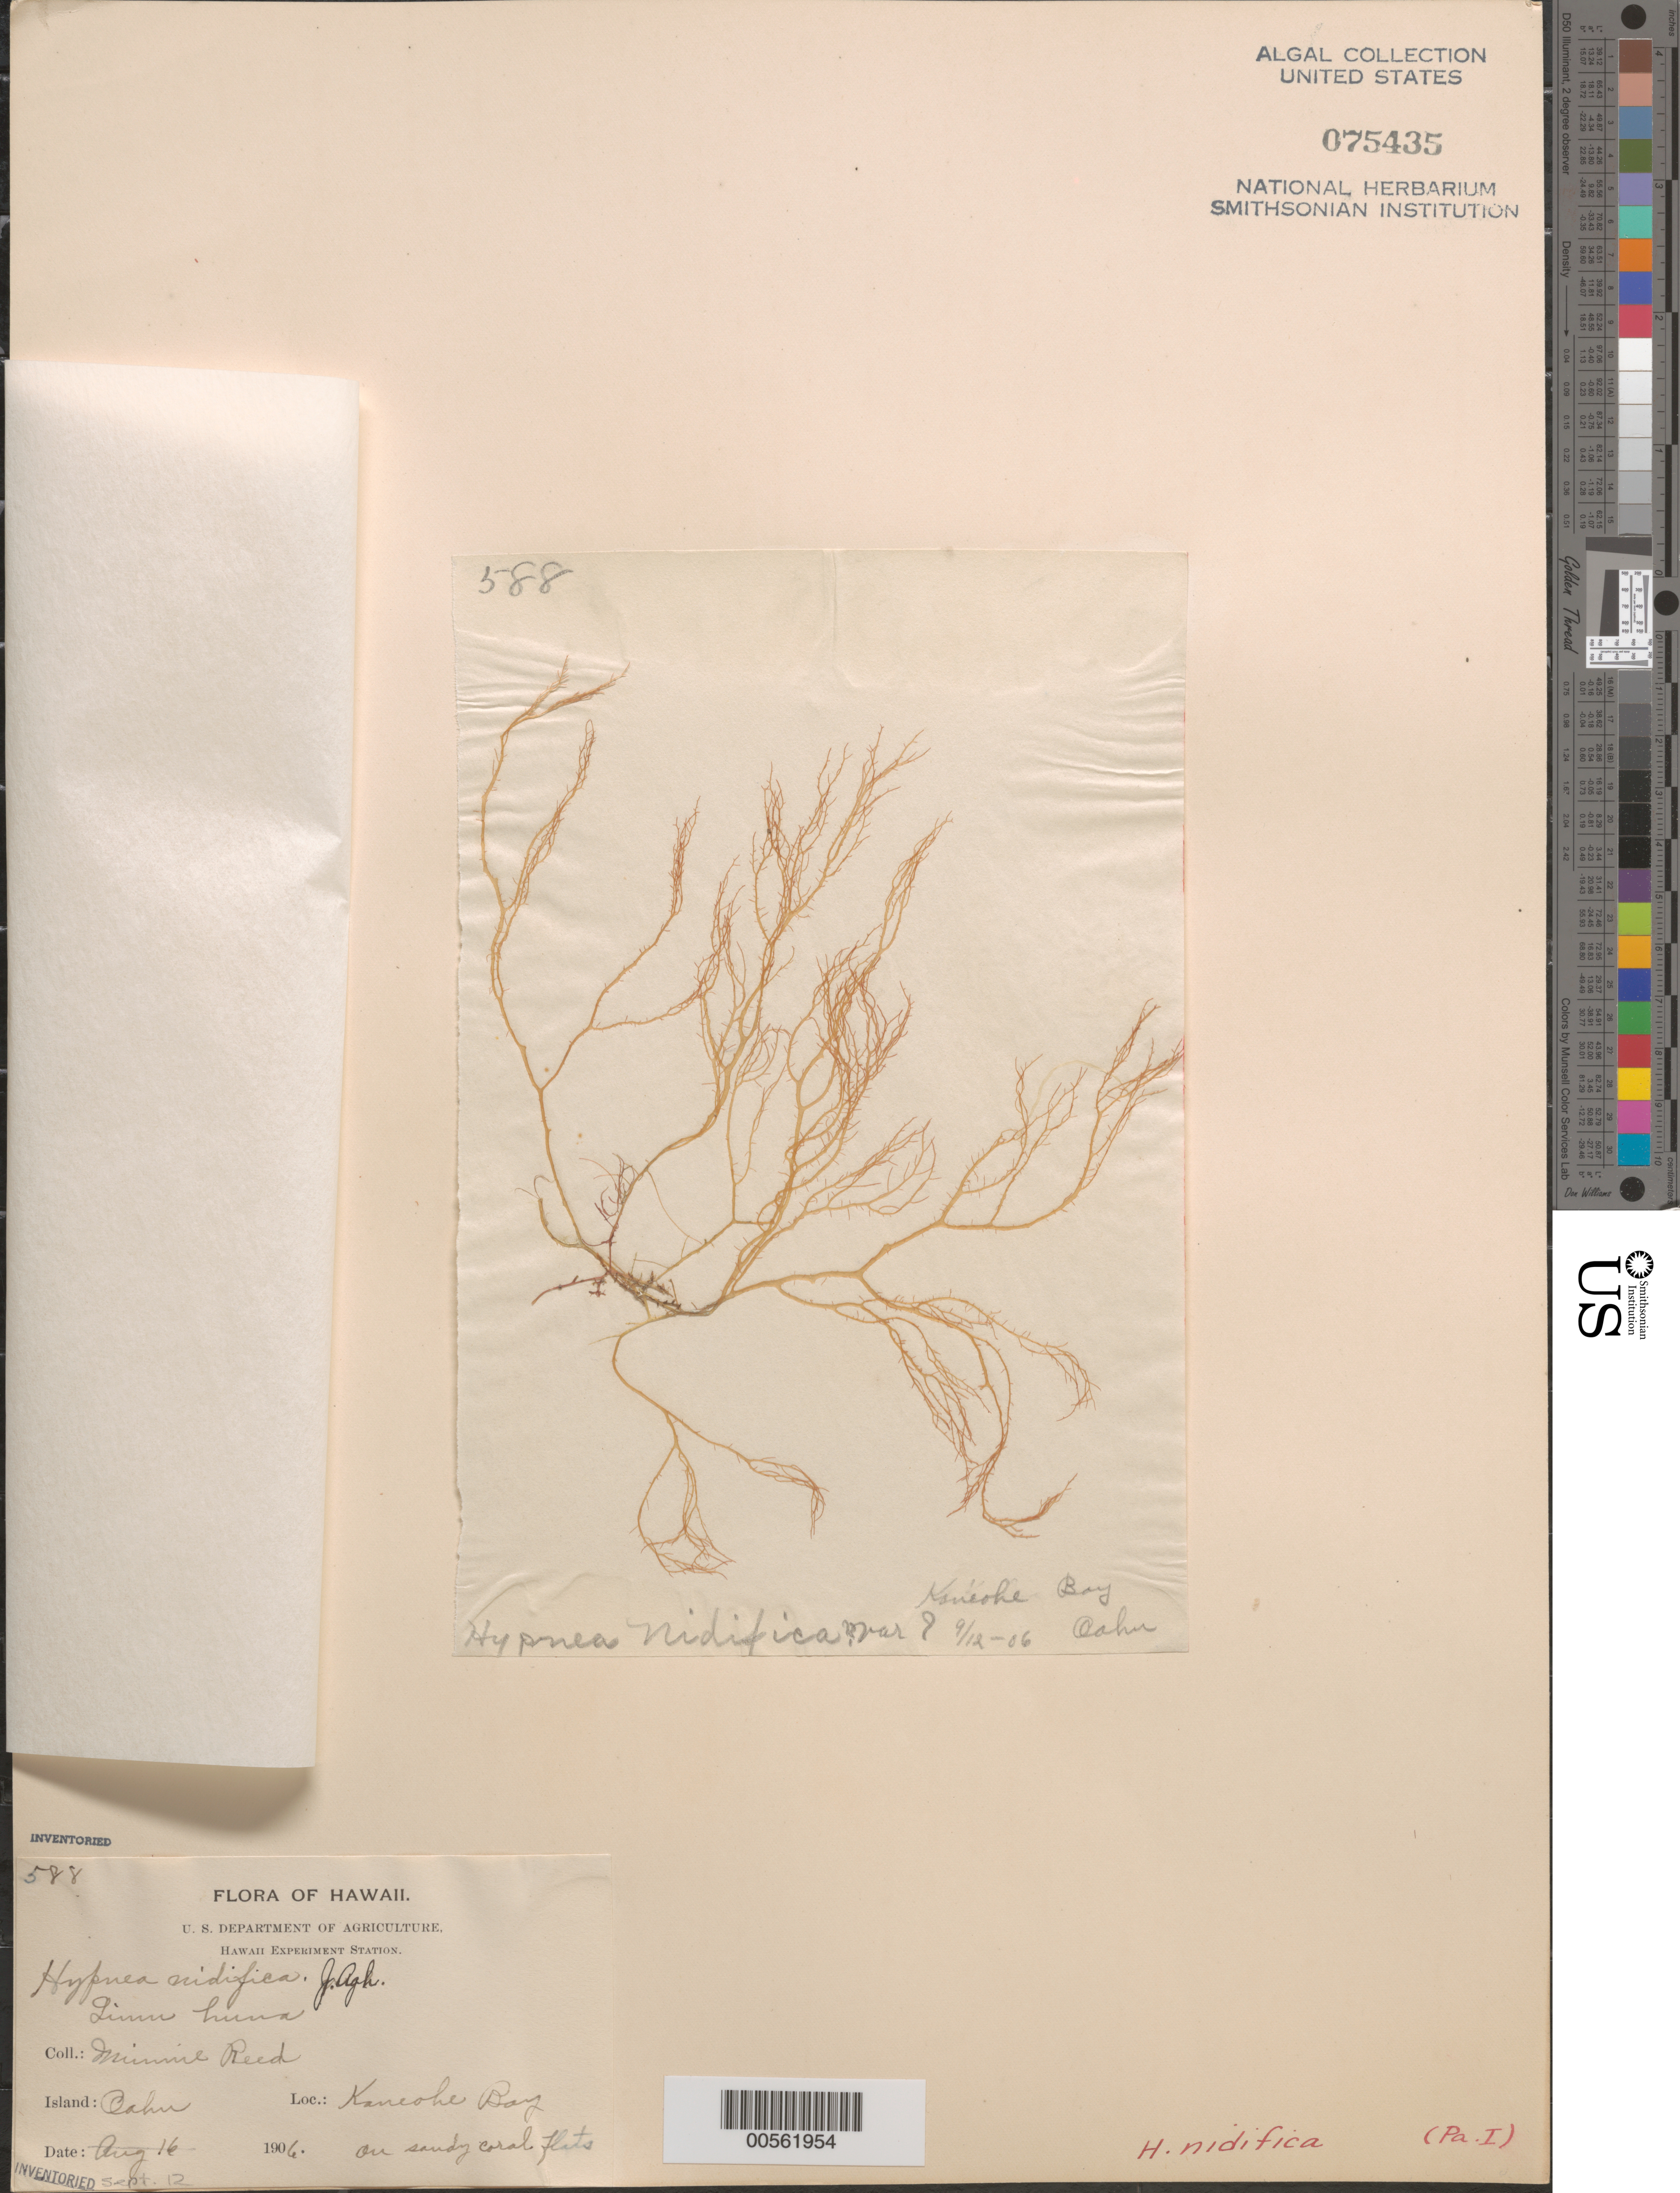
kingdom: Plantae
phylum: Rhodophyta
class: Florideophyceae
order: Gigartinales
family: Cystocloniaceae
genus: Hypnea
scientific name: Hypnea nidifica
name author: J. Agardh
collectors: M. Reed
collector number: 588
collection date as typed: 12 Sep 1906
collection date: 1906-09-12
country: United States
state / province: Hawaii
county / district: Honolulu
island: Oahu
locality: Kaneohe Bay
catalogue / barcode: US 75435